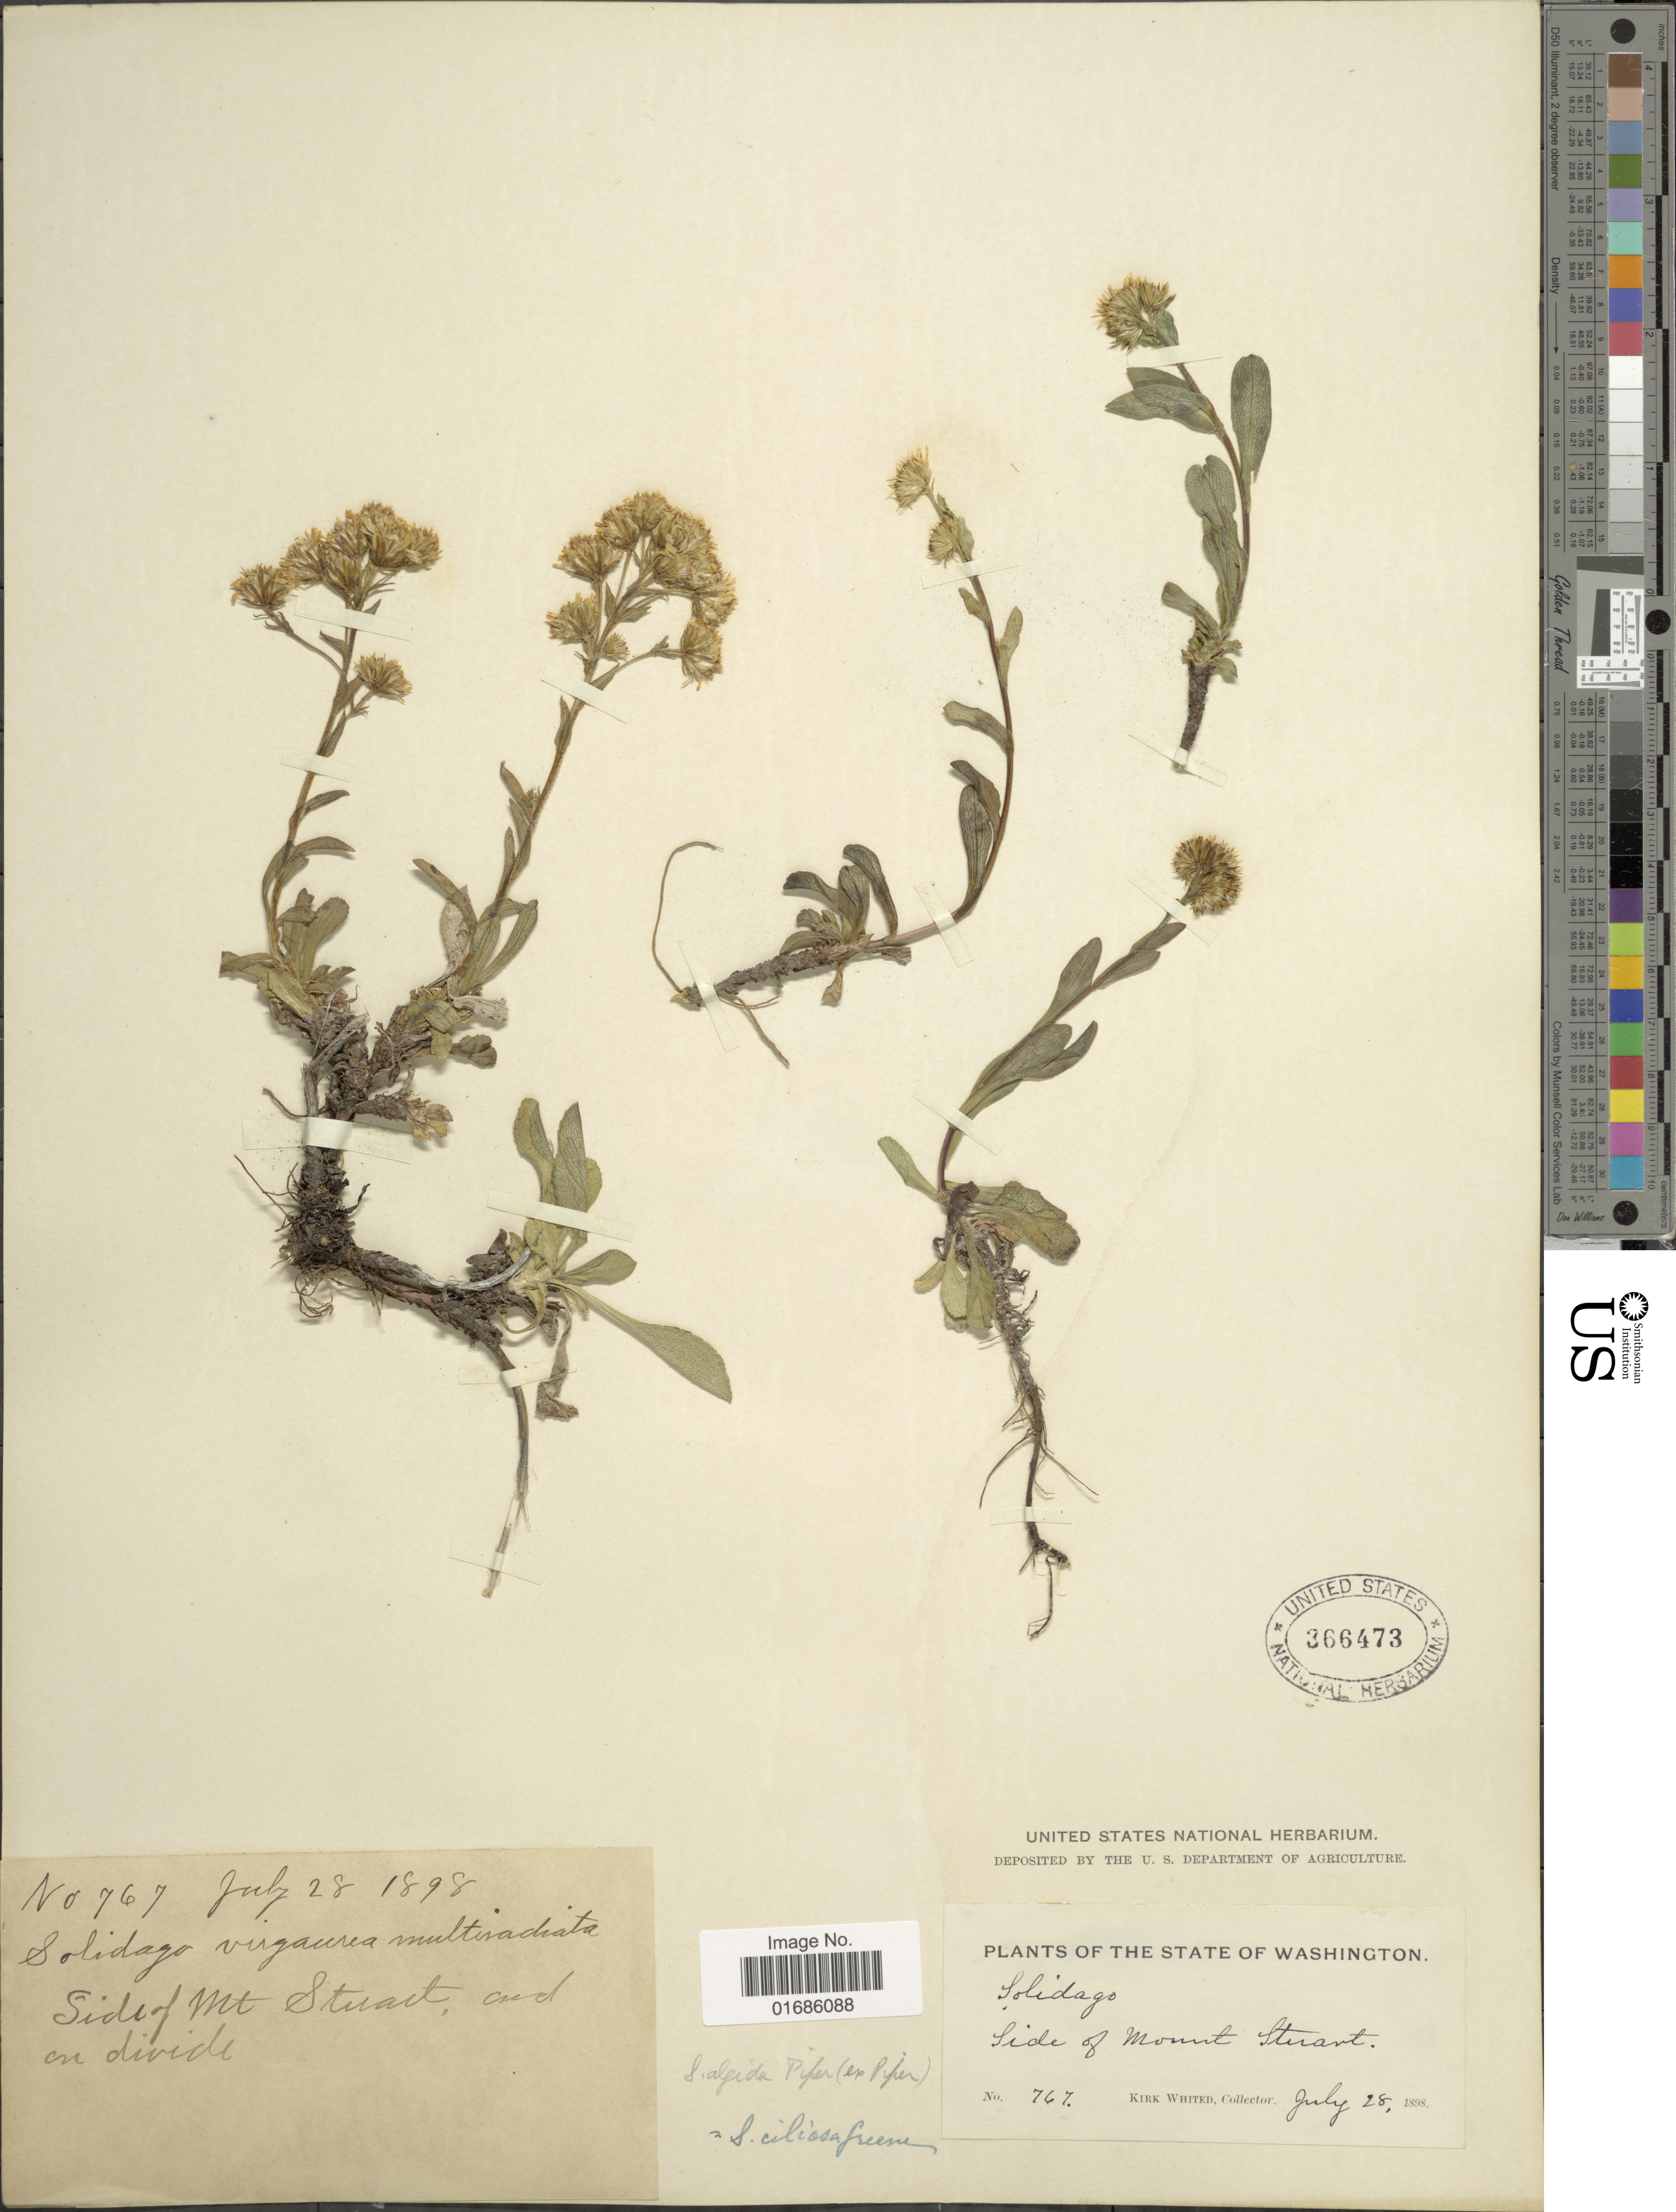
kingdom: Plantae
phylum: Tracheophyta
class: Magnoliopsida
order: Asterales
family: Asteraceae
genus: Solidago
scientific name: Solidago ciliosa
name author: Greene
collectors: K. Whited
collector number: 767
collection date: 1898-07-28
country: United States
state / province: Washington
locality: Side of Mount Stuart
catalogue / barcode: US 366473